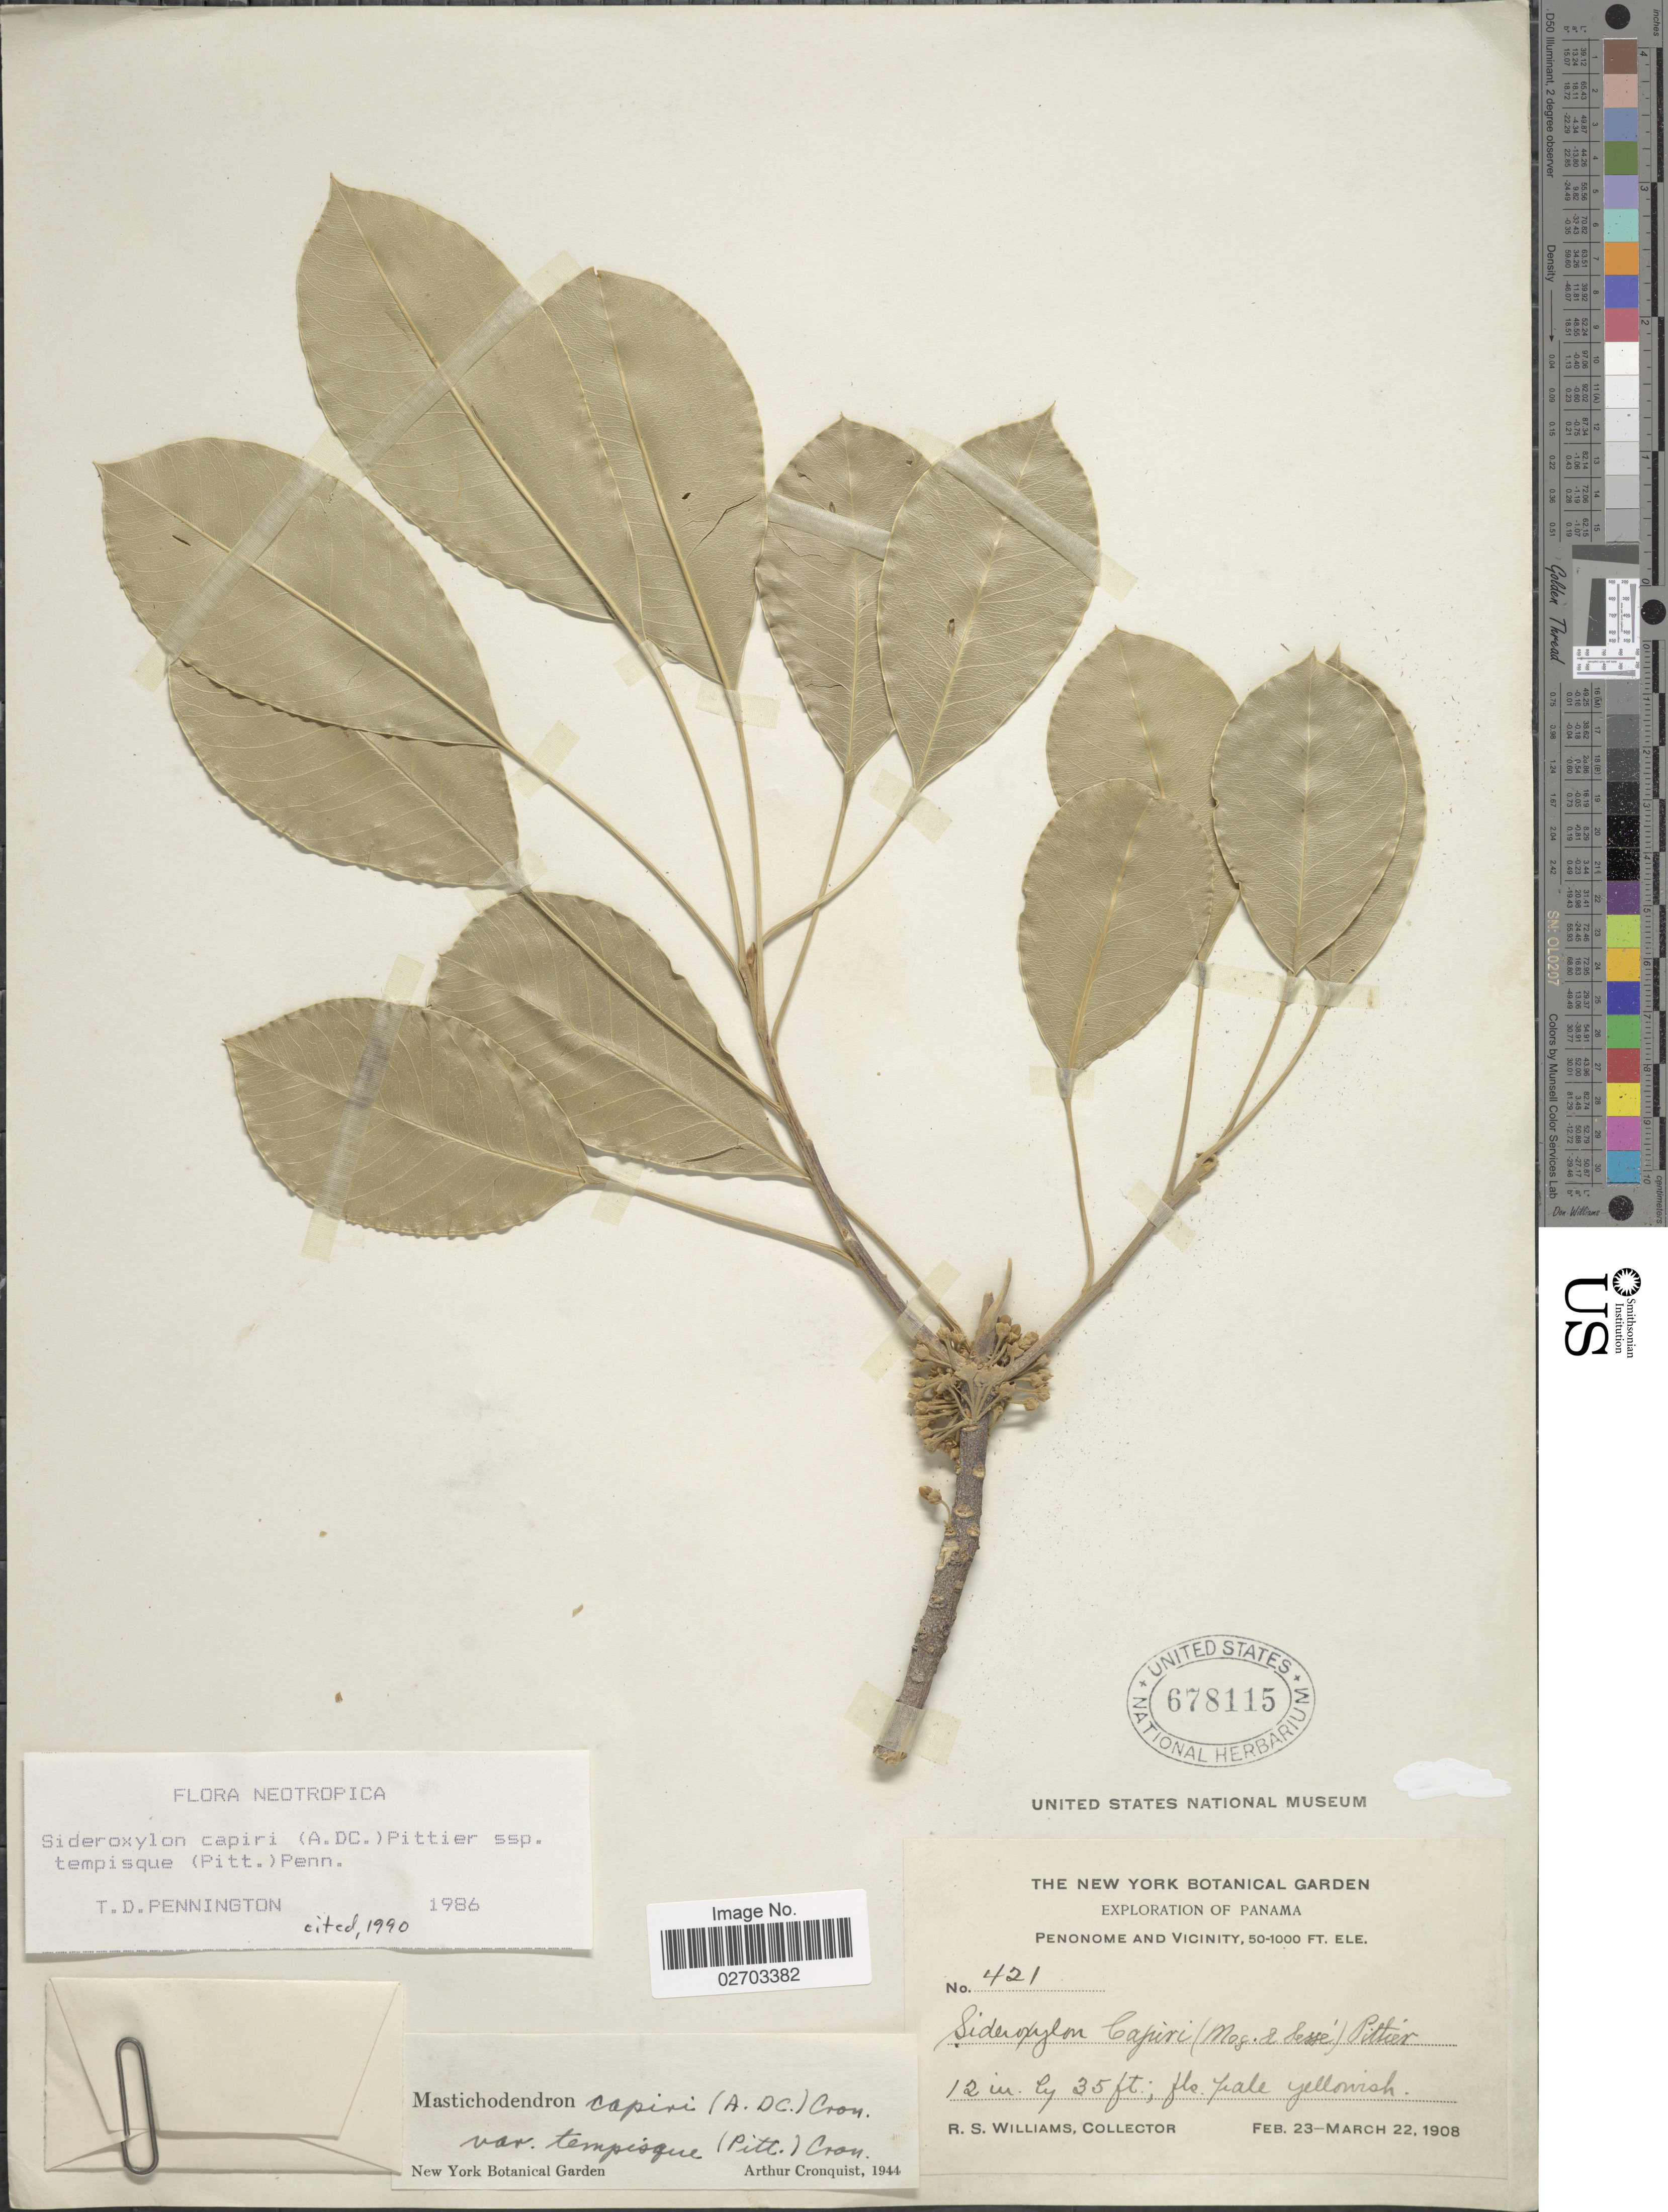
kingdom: Plantae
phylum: Tracheophyta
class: Magnoliopsida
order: Ericales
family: Sapotaceae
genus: Sideroxylon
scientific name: Sideroxylon capiri subsp. tempisque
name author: (Pittier) T.D. Penn.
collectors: R. S. Williams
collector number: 421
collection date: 1908-02-23/1908-03-22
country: Panama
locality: Penonome and Vicinity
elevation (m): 15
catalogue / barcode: US 678115